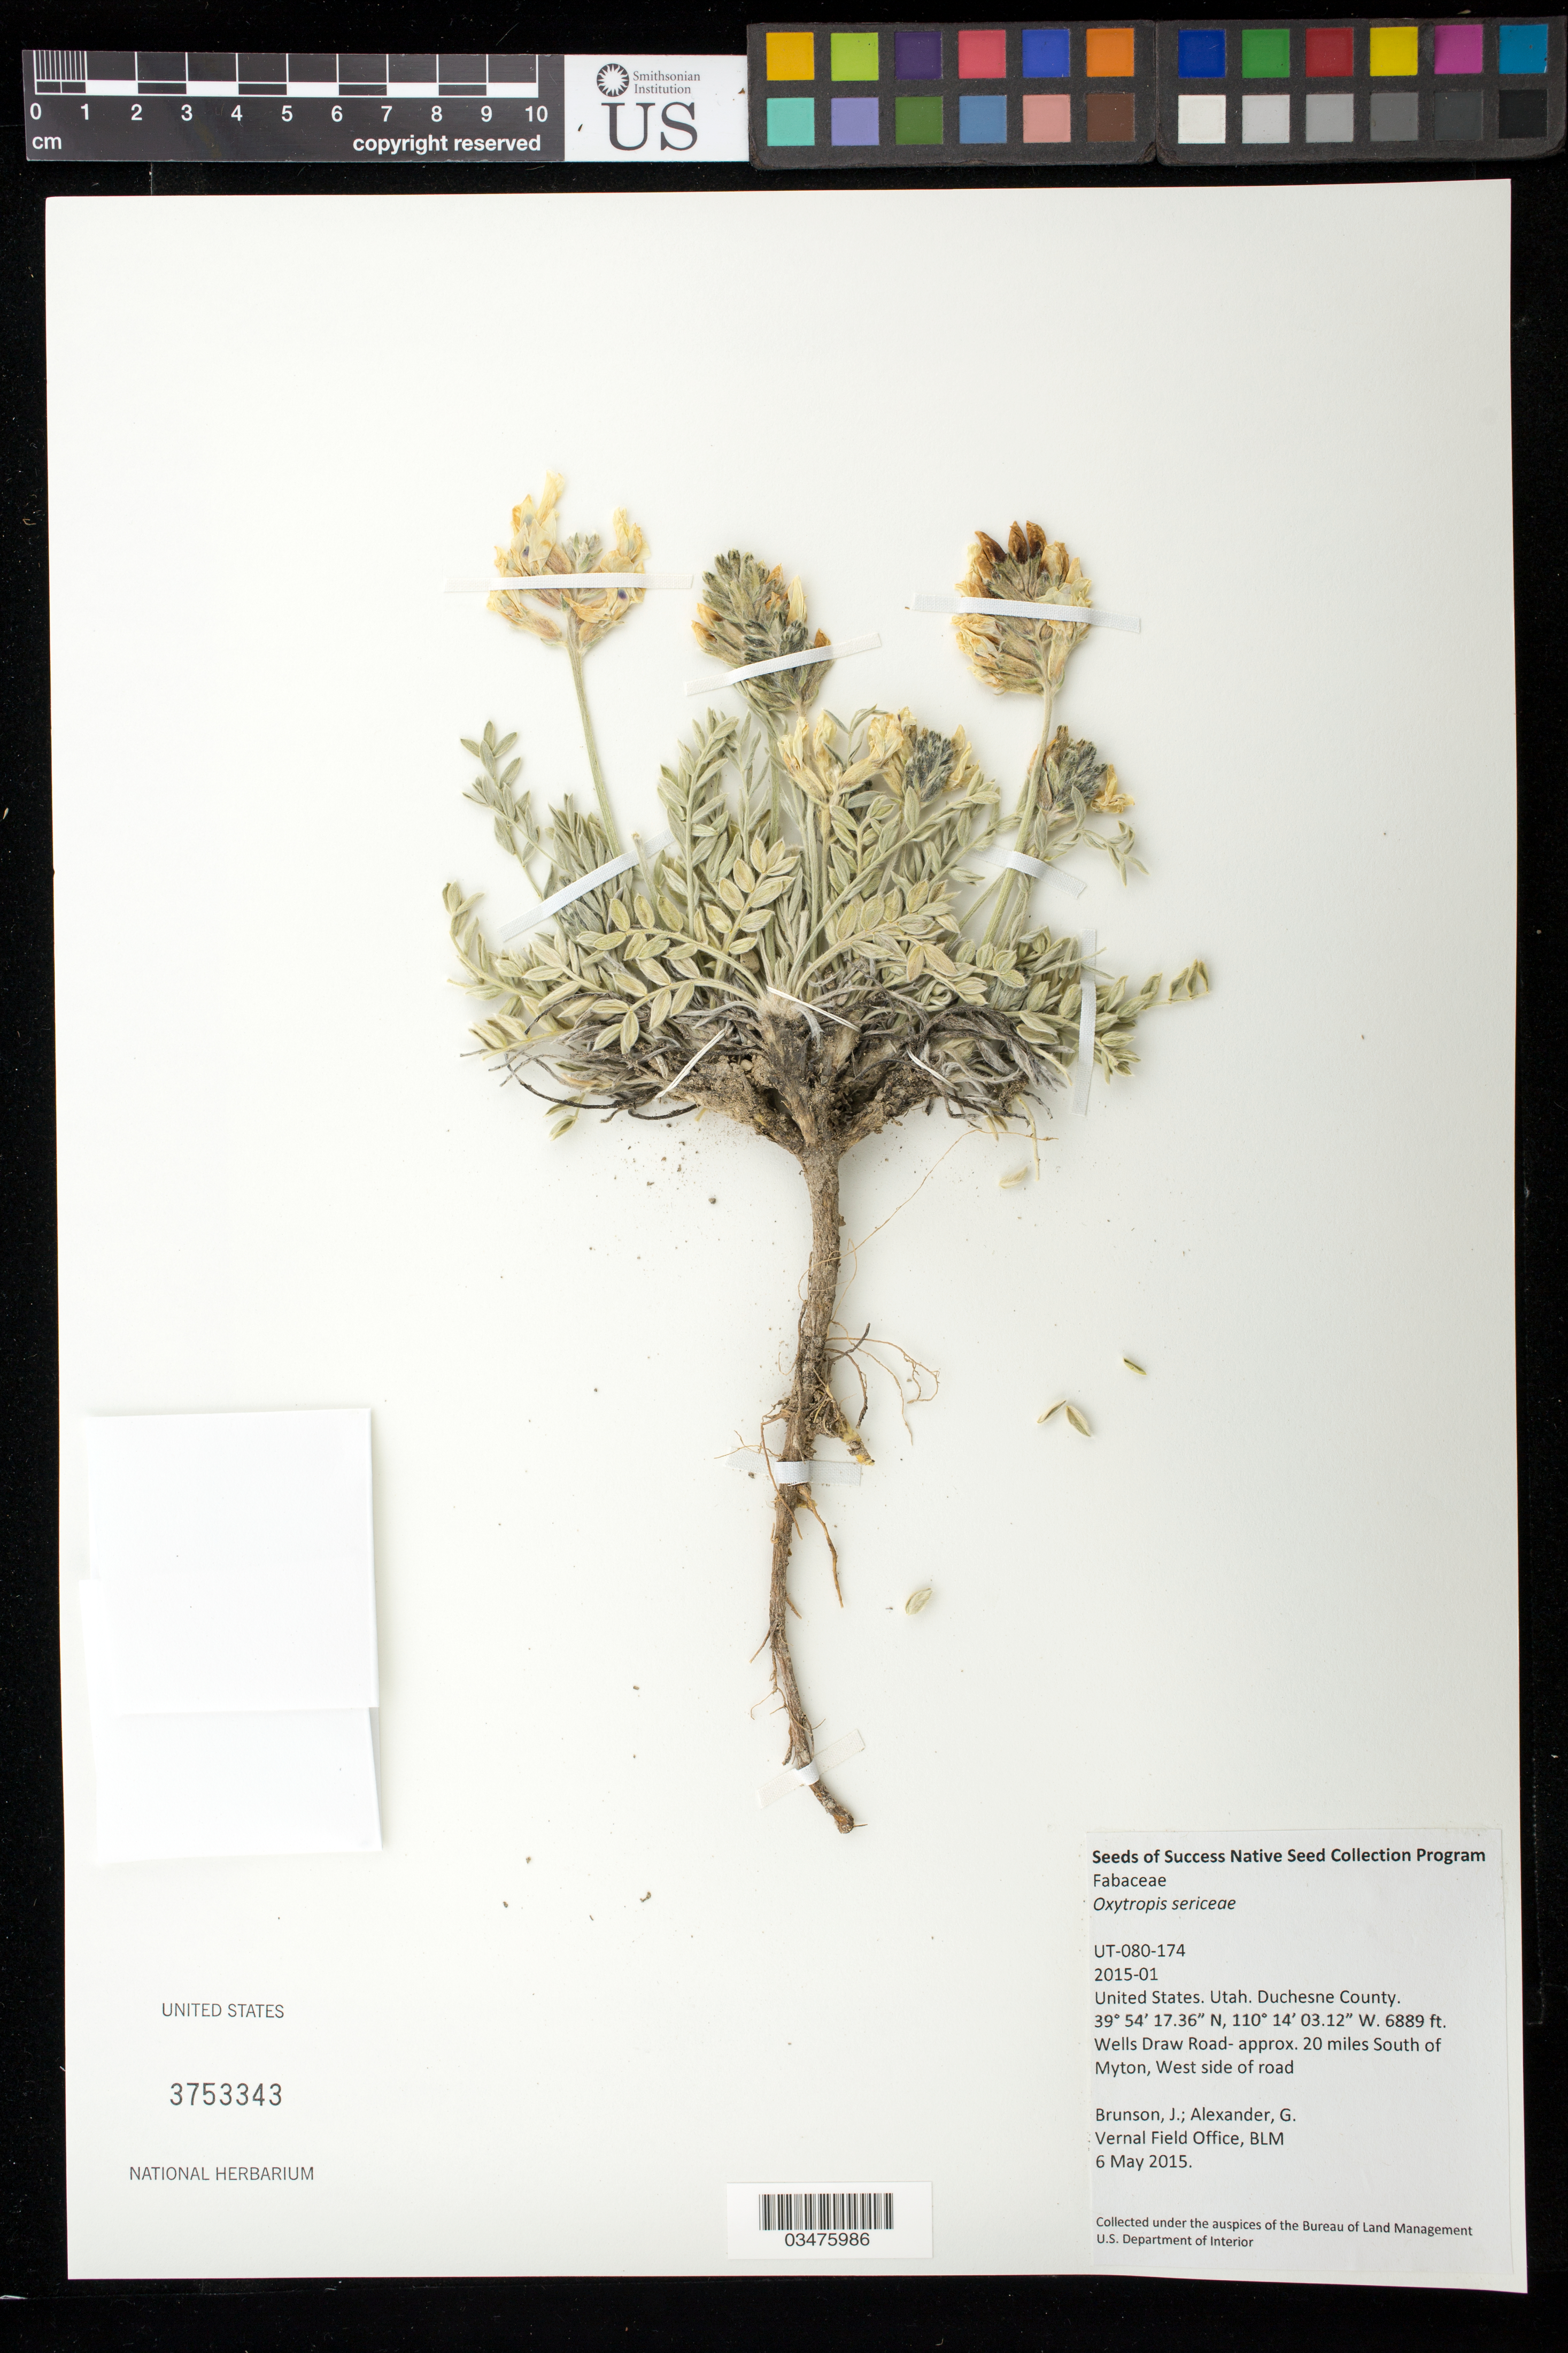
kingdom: Plantae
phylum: Tracheophyta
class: Magnoliopsida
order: Fabales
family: Fabaceae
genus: Oxytropis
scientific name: Oxytropis sericea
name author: Nutt.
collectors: J. Brunson & J. Alexander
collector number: UT080-174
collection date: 2015-05-06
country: United States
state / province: Utah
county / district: Duchesne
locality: Wells Draw Road- 20 mi. S of Myton.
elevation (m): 2100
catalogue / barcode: US 3753343